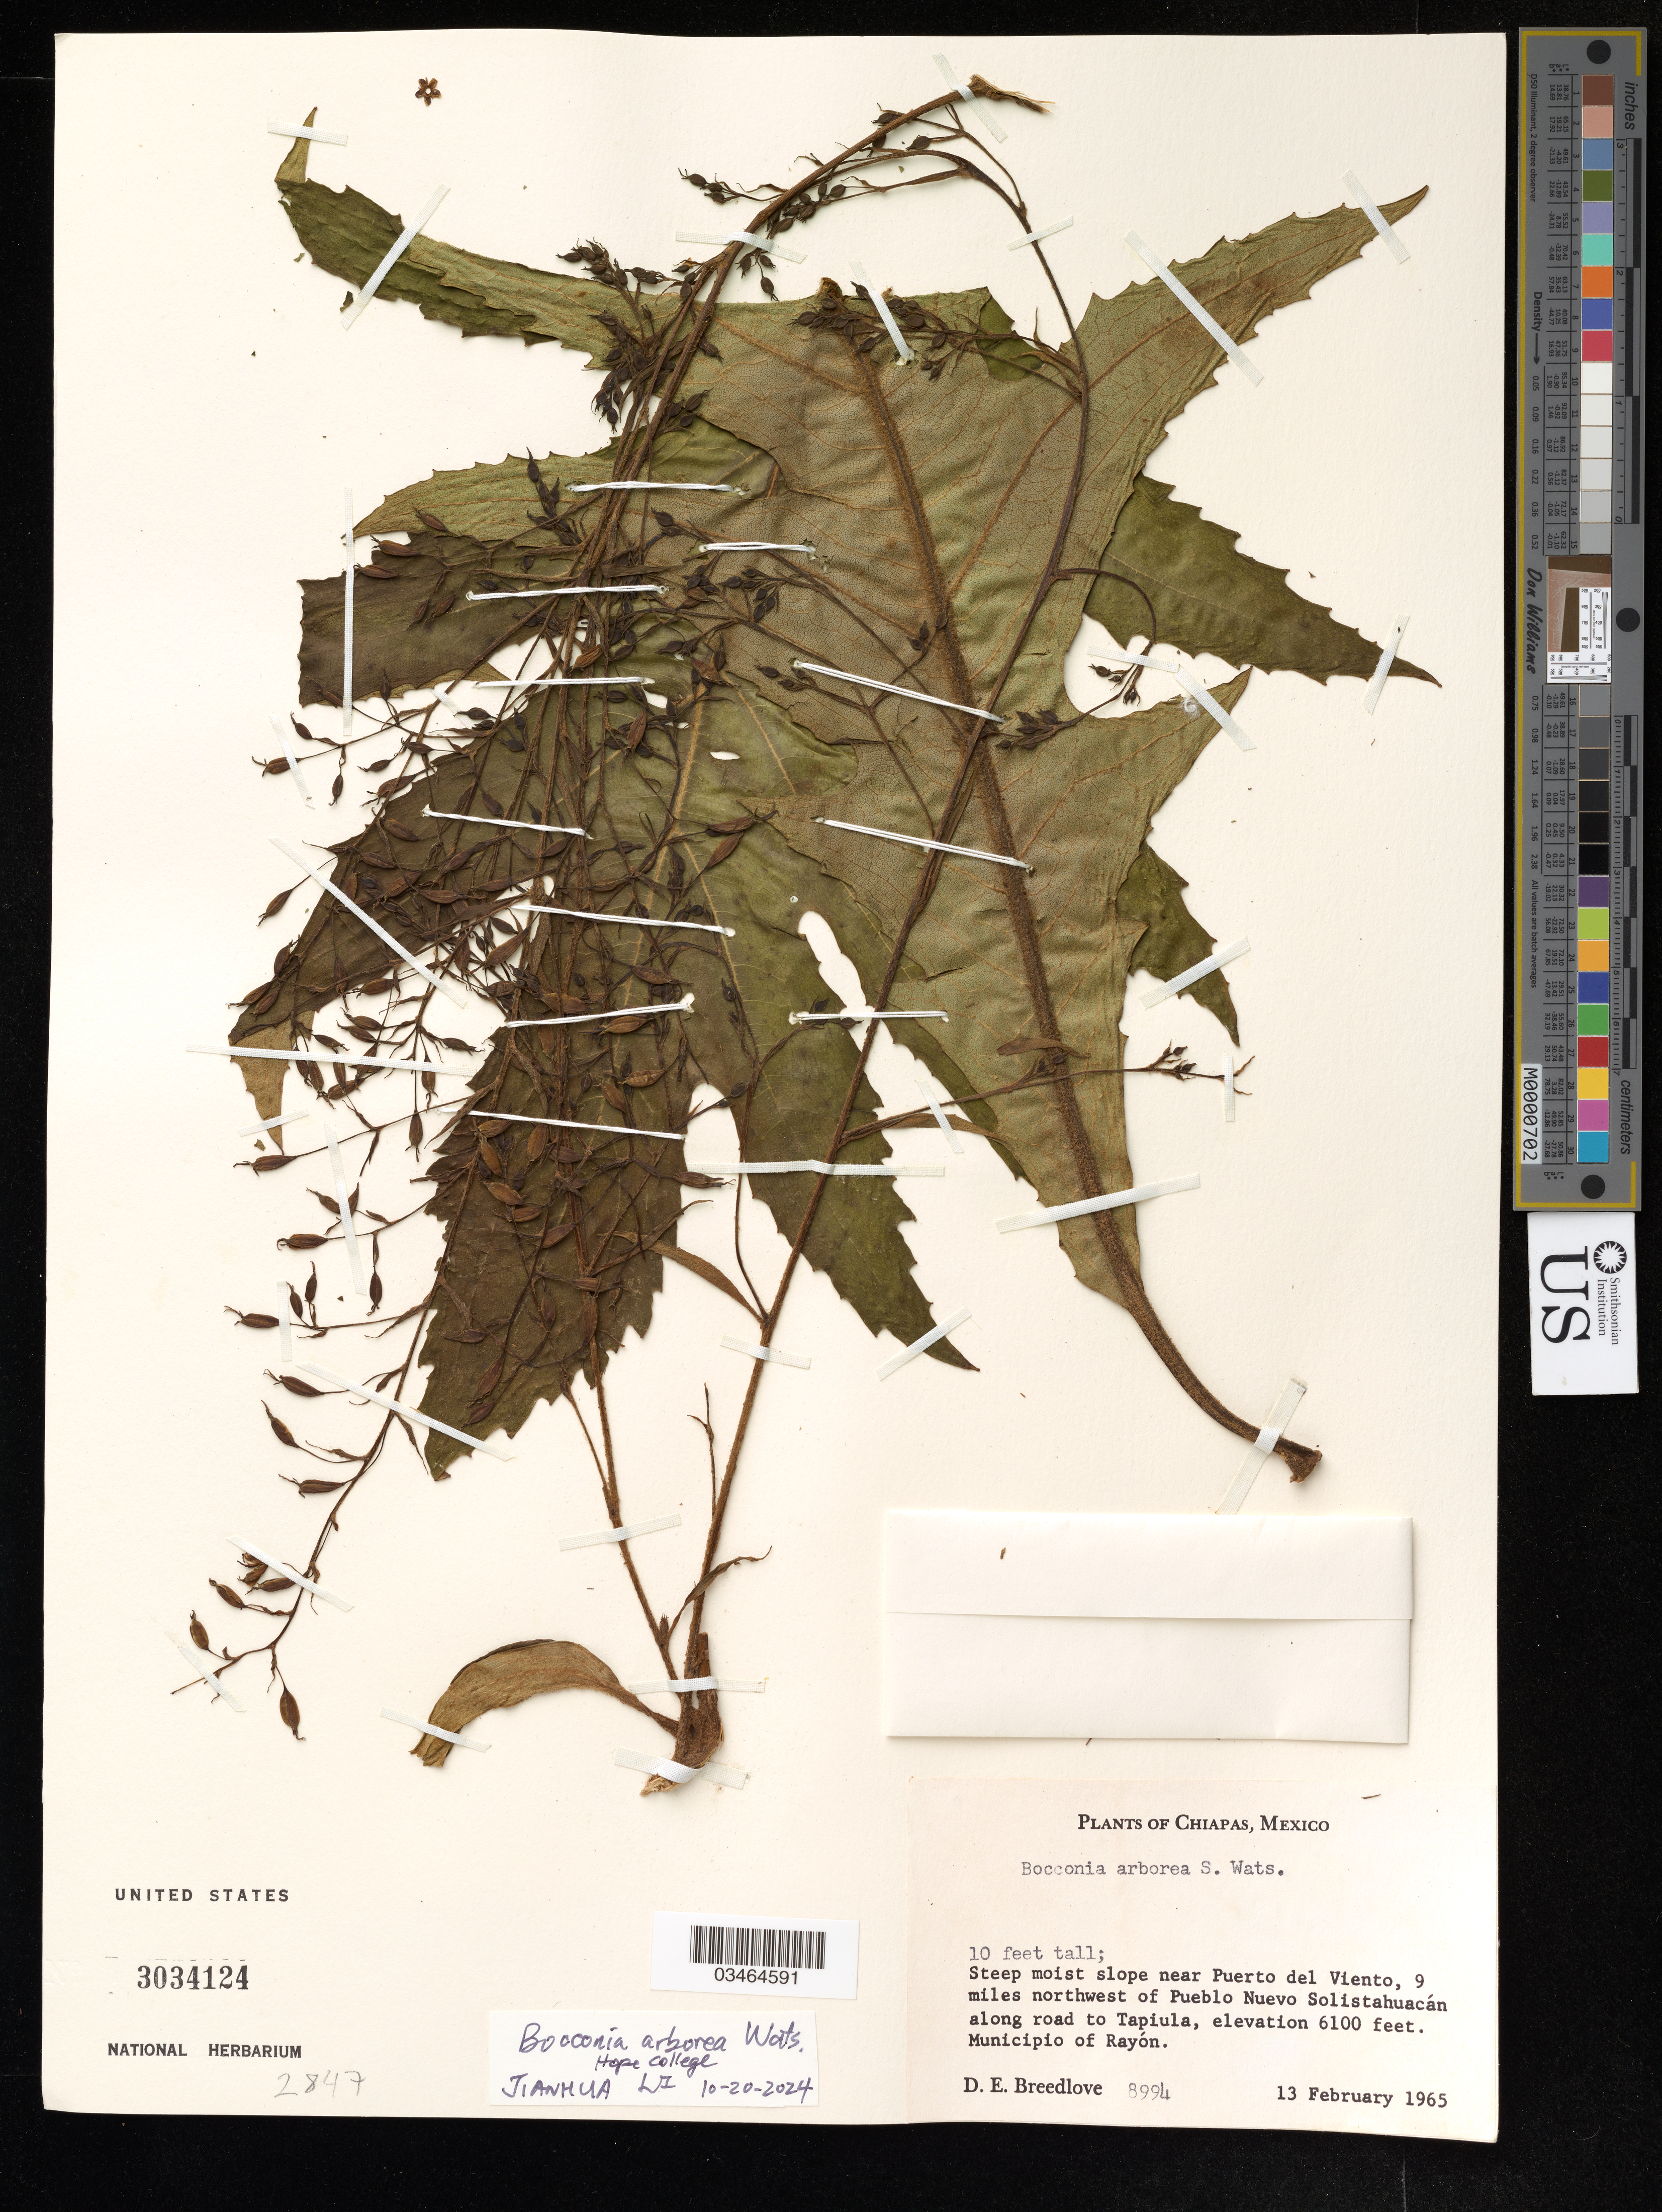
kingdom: Plantae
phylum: Tracheophyta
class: Magnoliopsida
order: Ranunculales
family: Papaveraceae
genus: Bocconia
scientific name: Bocconia arborea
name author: S. Watson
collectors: D. Breedlove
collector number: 8994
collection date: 1965-02-13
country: Mexico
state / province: Chiapas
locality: Near Puerto del Viento, 9 miles northwest of Pueblo Nuevo Slistahuacán along road to Tapiula. Municipio of Rayón.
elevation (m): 1859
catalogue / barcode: US 3034124